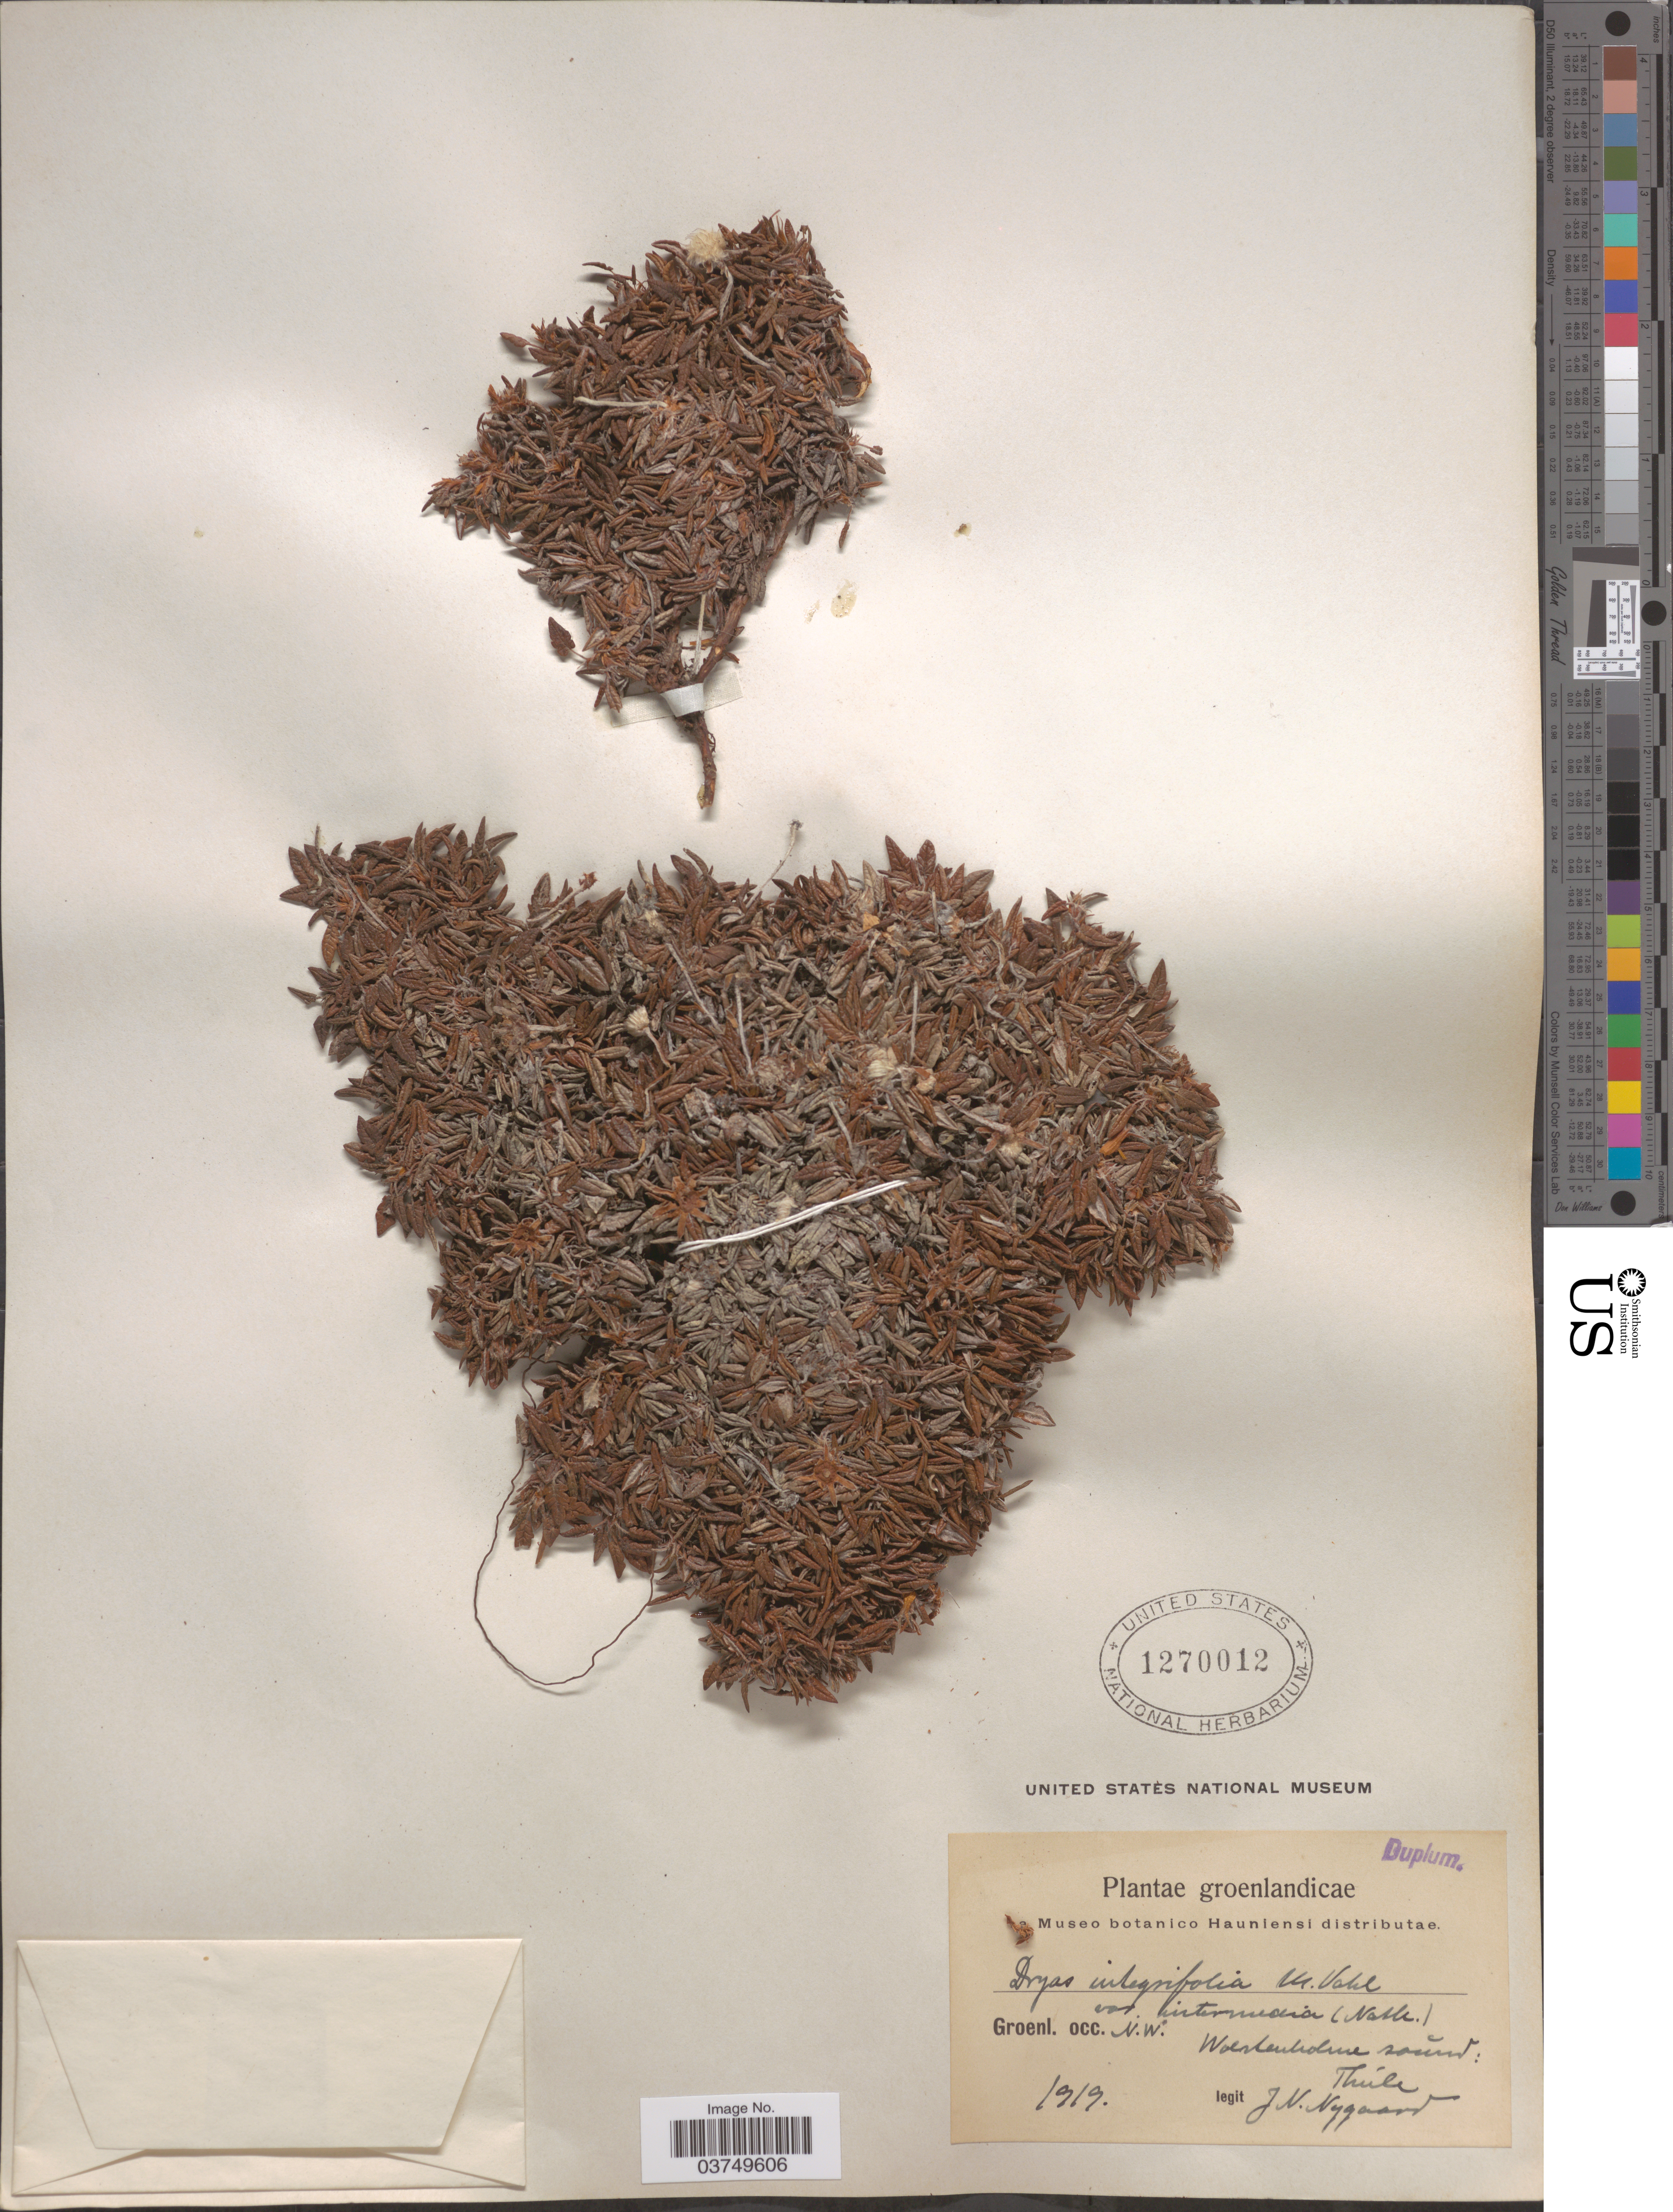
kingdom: Plantae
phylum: Tracheophyta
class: Magnoliopsida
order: Rosales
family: Rosaceae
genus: Dryas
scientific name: Dryas integrifolia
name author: Vahl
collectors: J. Nygaard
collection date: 1919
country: Greenland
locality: Groenl. occ. N.W. Wolstenholme sound: Thúle.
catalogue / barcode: US 1270012